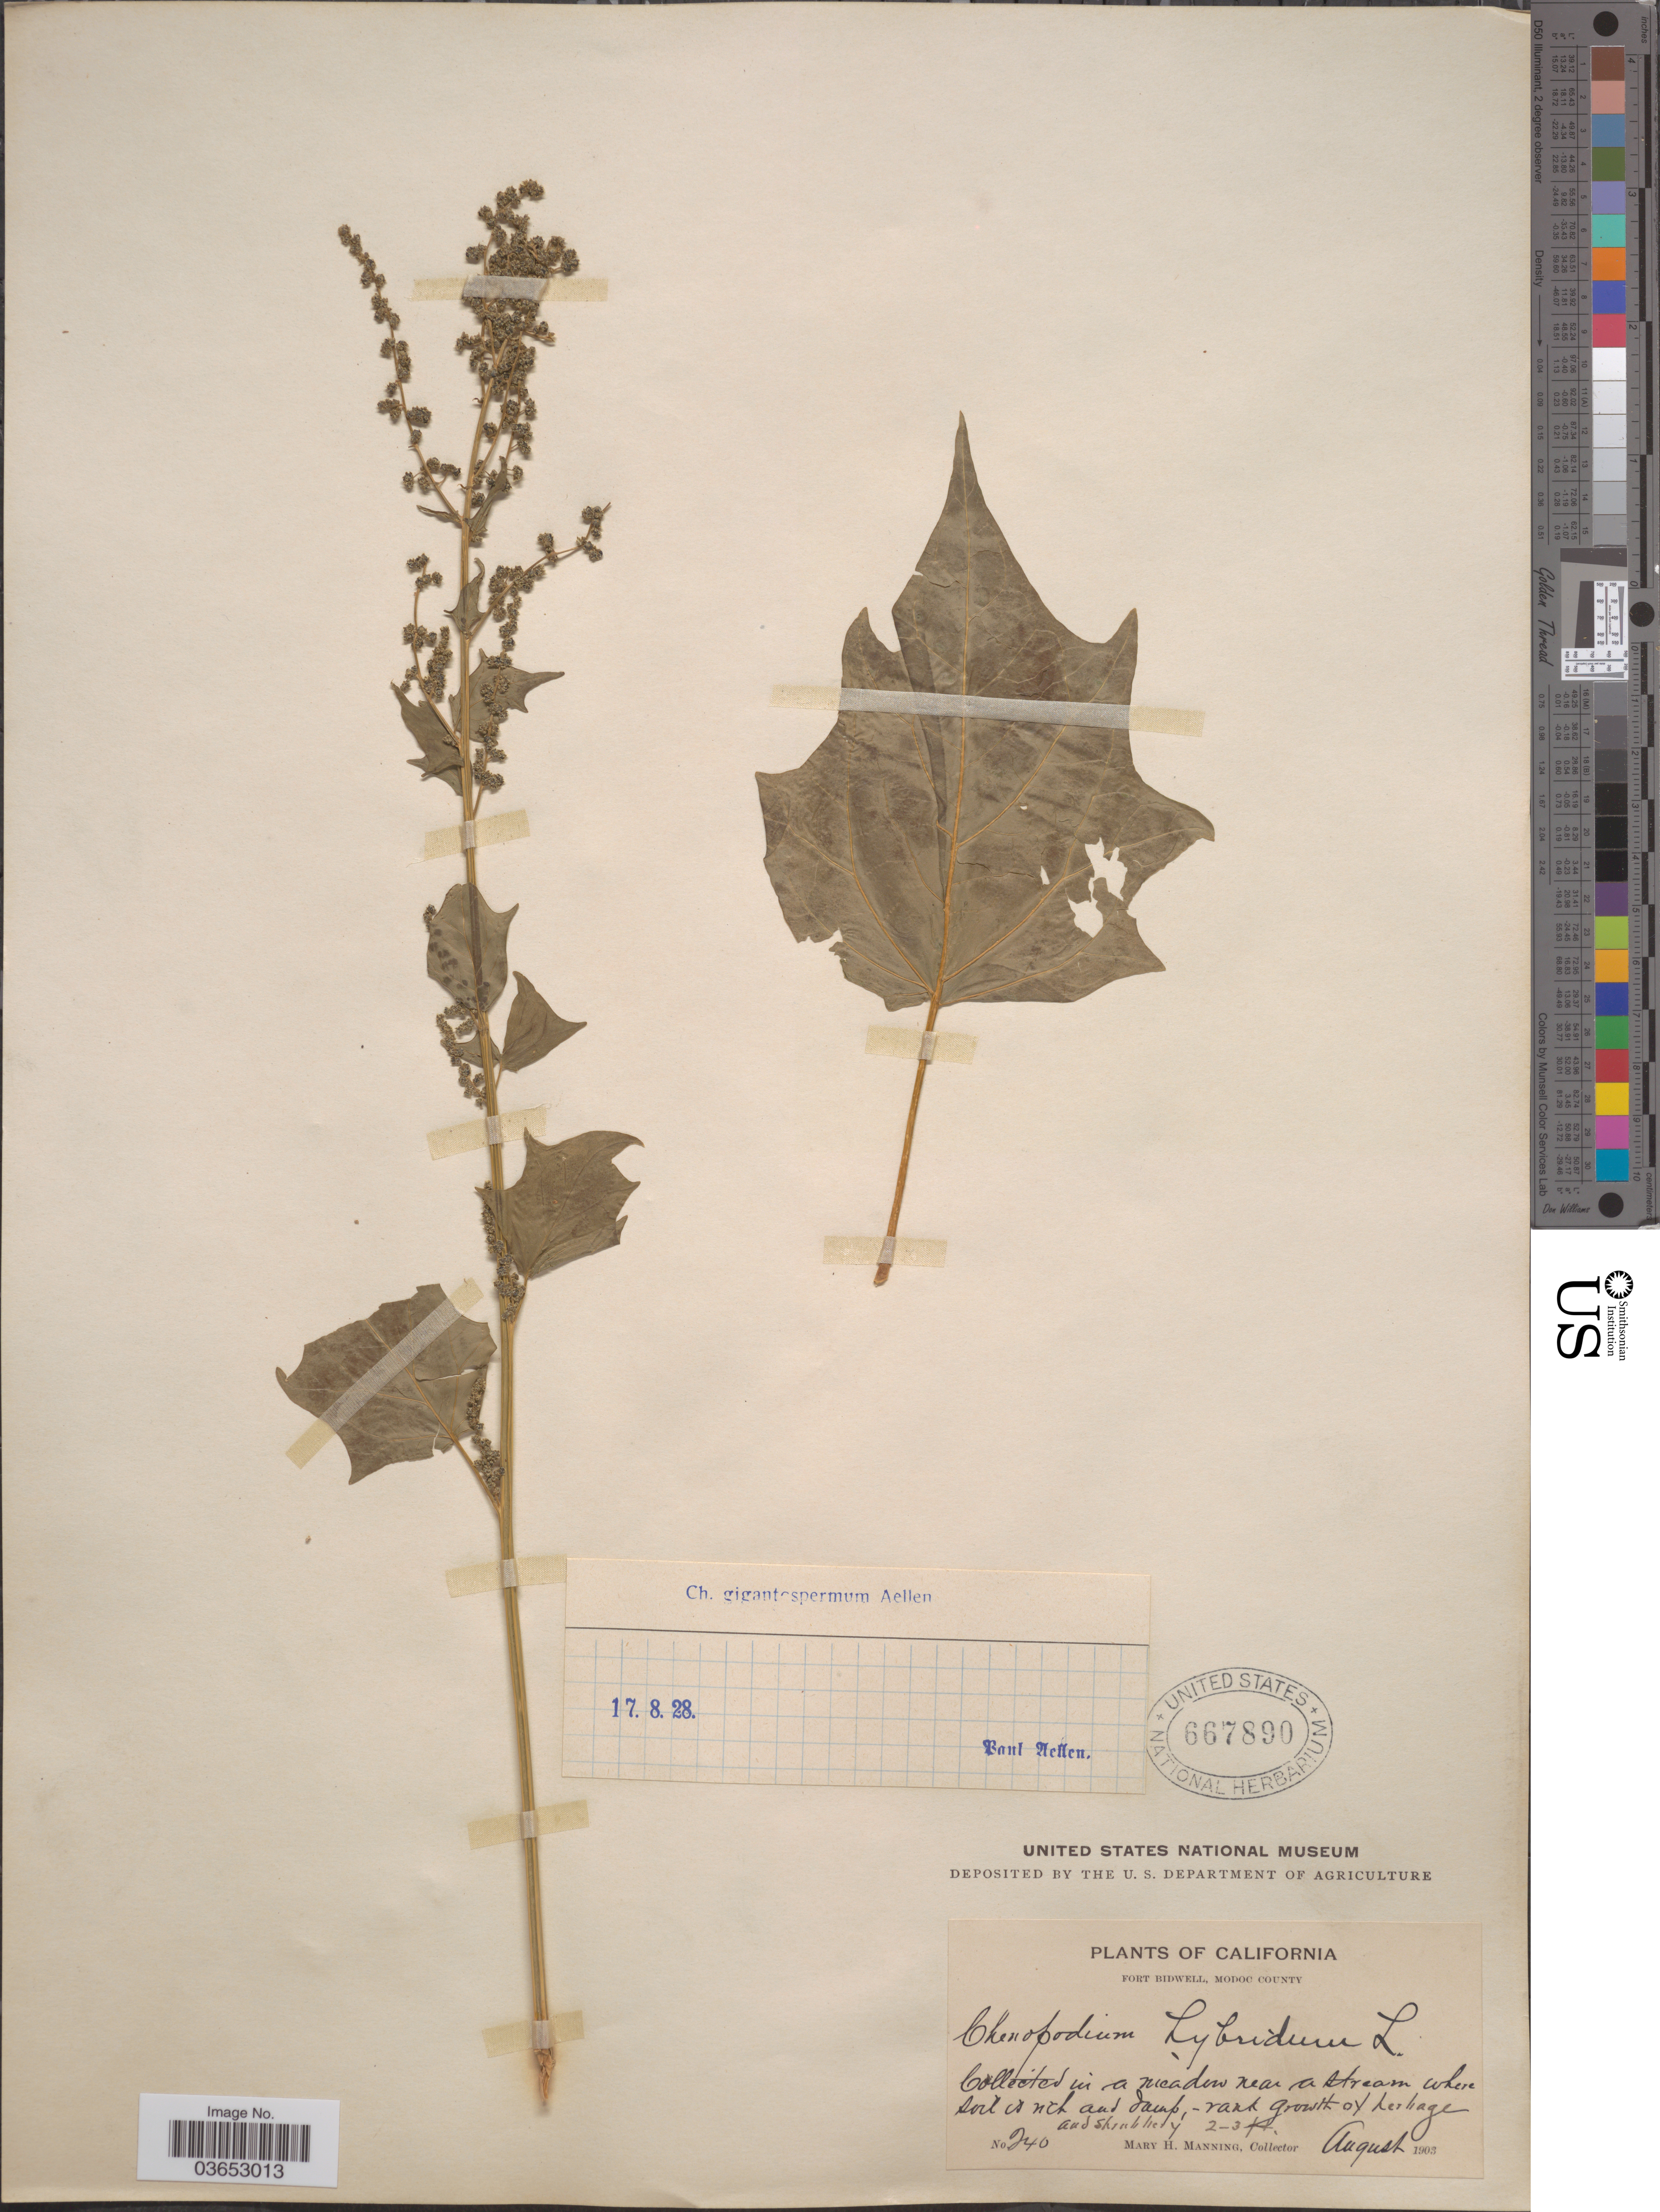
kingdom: Plantae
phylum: Tracheophyta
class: Magnoliopsida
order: Caryophyllales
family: Amaranthaceae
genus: Chenopodium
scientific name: Chenopodium gigantospermum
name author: Aellen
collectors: M. Manning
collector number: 240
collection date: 1903-08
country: United States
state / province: California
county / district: Modoc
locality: Fort Bidwell, Modoc County. In a meadow near a stream where soil is rich and damp.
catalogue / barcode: US 667890